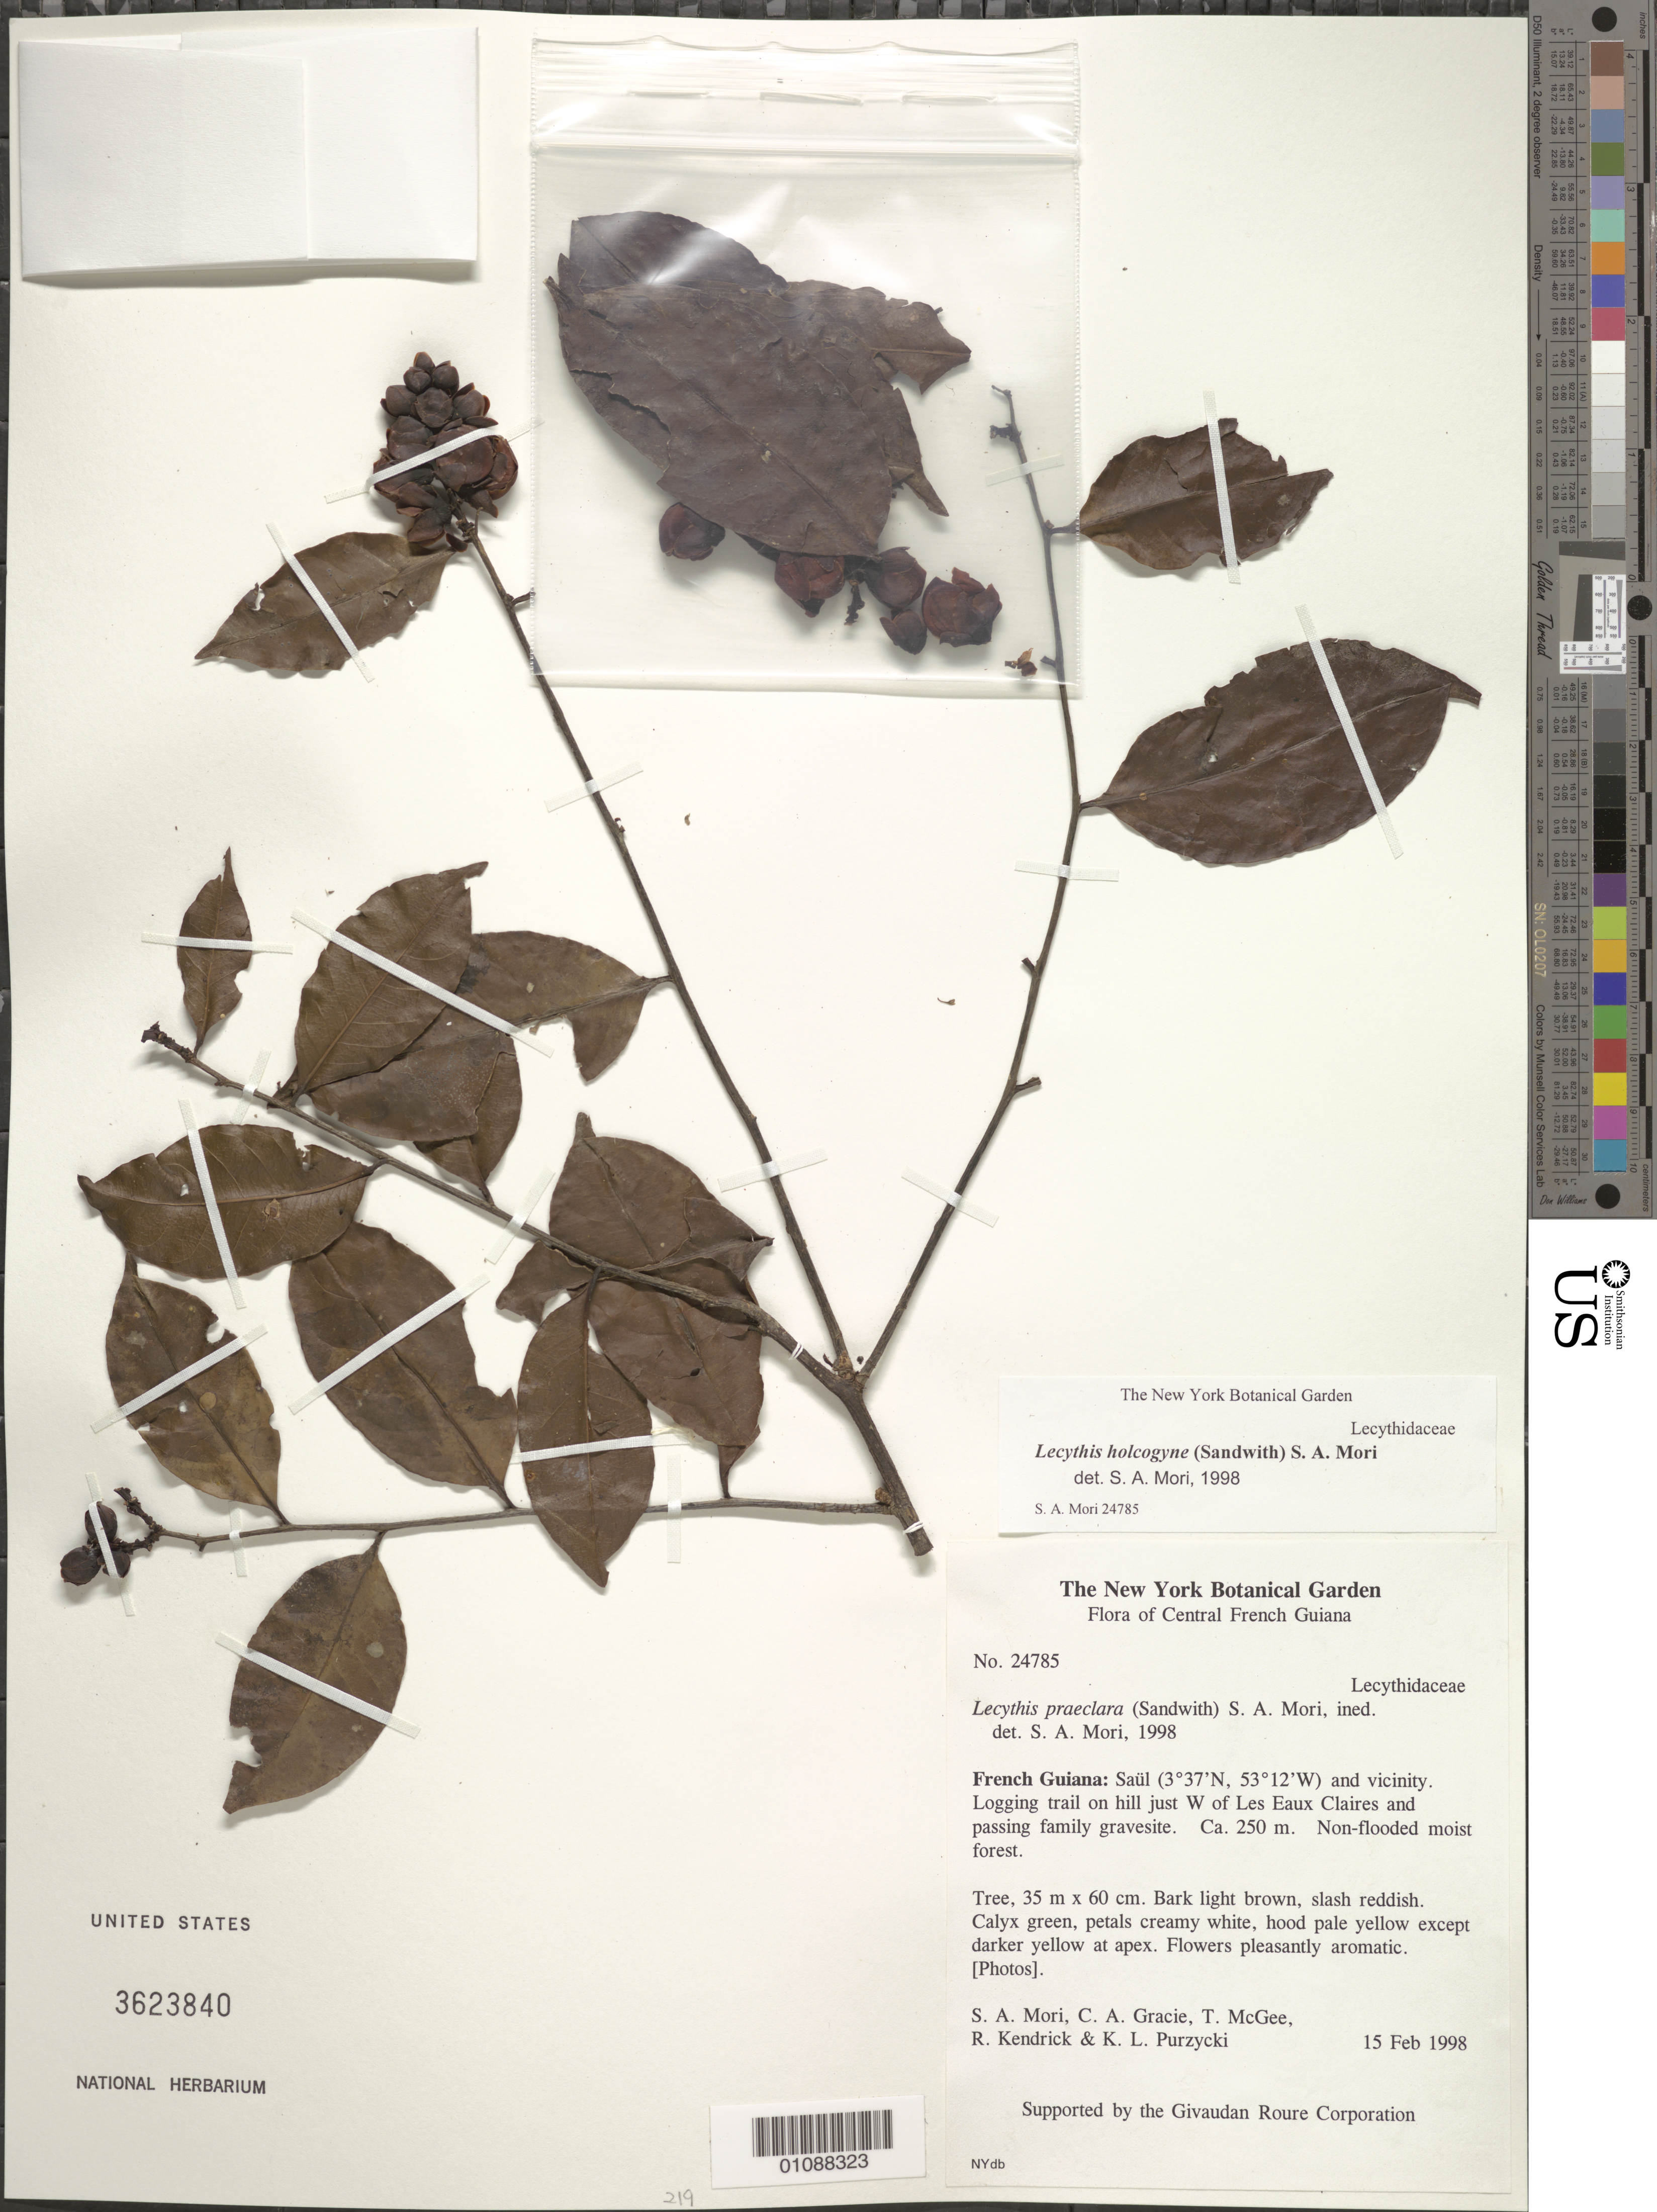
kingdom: Plantae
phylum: Tracheophyta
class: Magnoliopsida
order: Ericales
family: Lecythidaceae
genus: Lecythis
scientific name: Lecythis holcogyne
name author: (Sandwith) S.A. Mori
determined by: Mori, Scott A.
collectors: S. Mori, C. A. Gracie, T. McGee, R. Kendrick & K. Purzycki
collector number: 24785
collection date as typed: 15-Feb-98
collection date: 1998-02-15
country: French Guiana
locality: Saül and vicinity. Logging trail on hill just W of Les Eaux Claires and passing family gravesite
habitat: Non-flooded moist forest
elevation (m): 250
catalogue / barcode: US 3623840